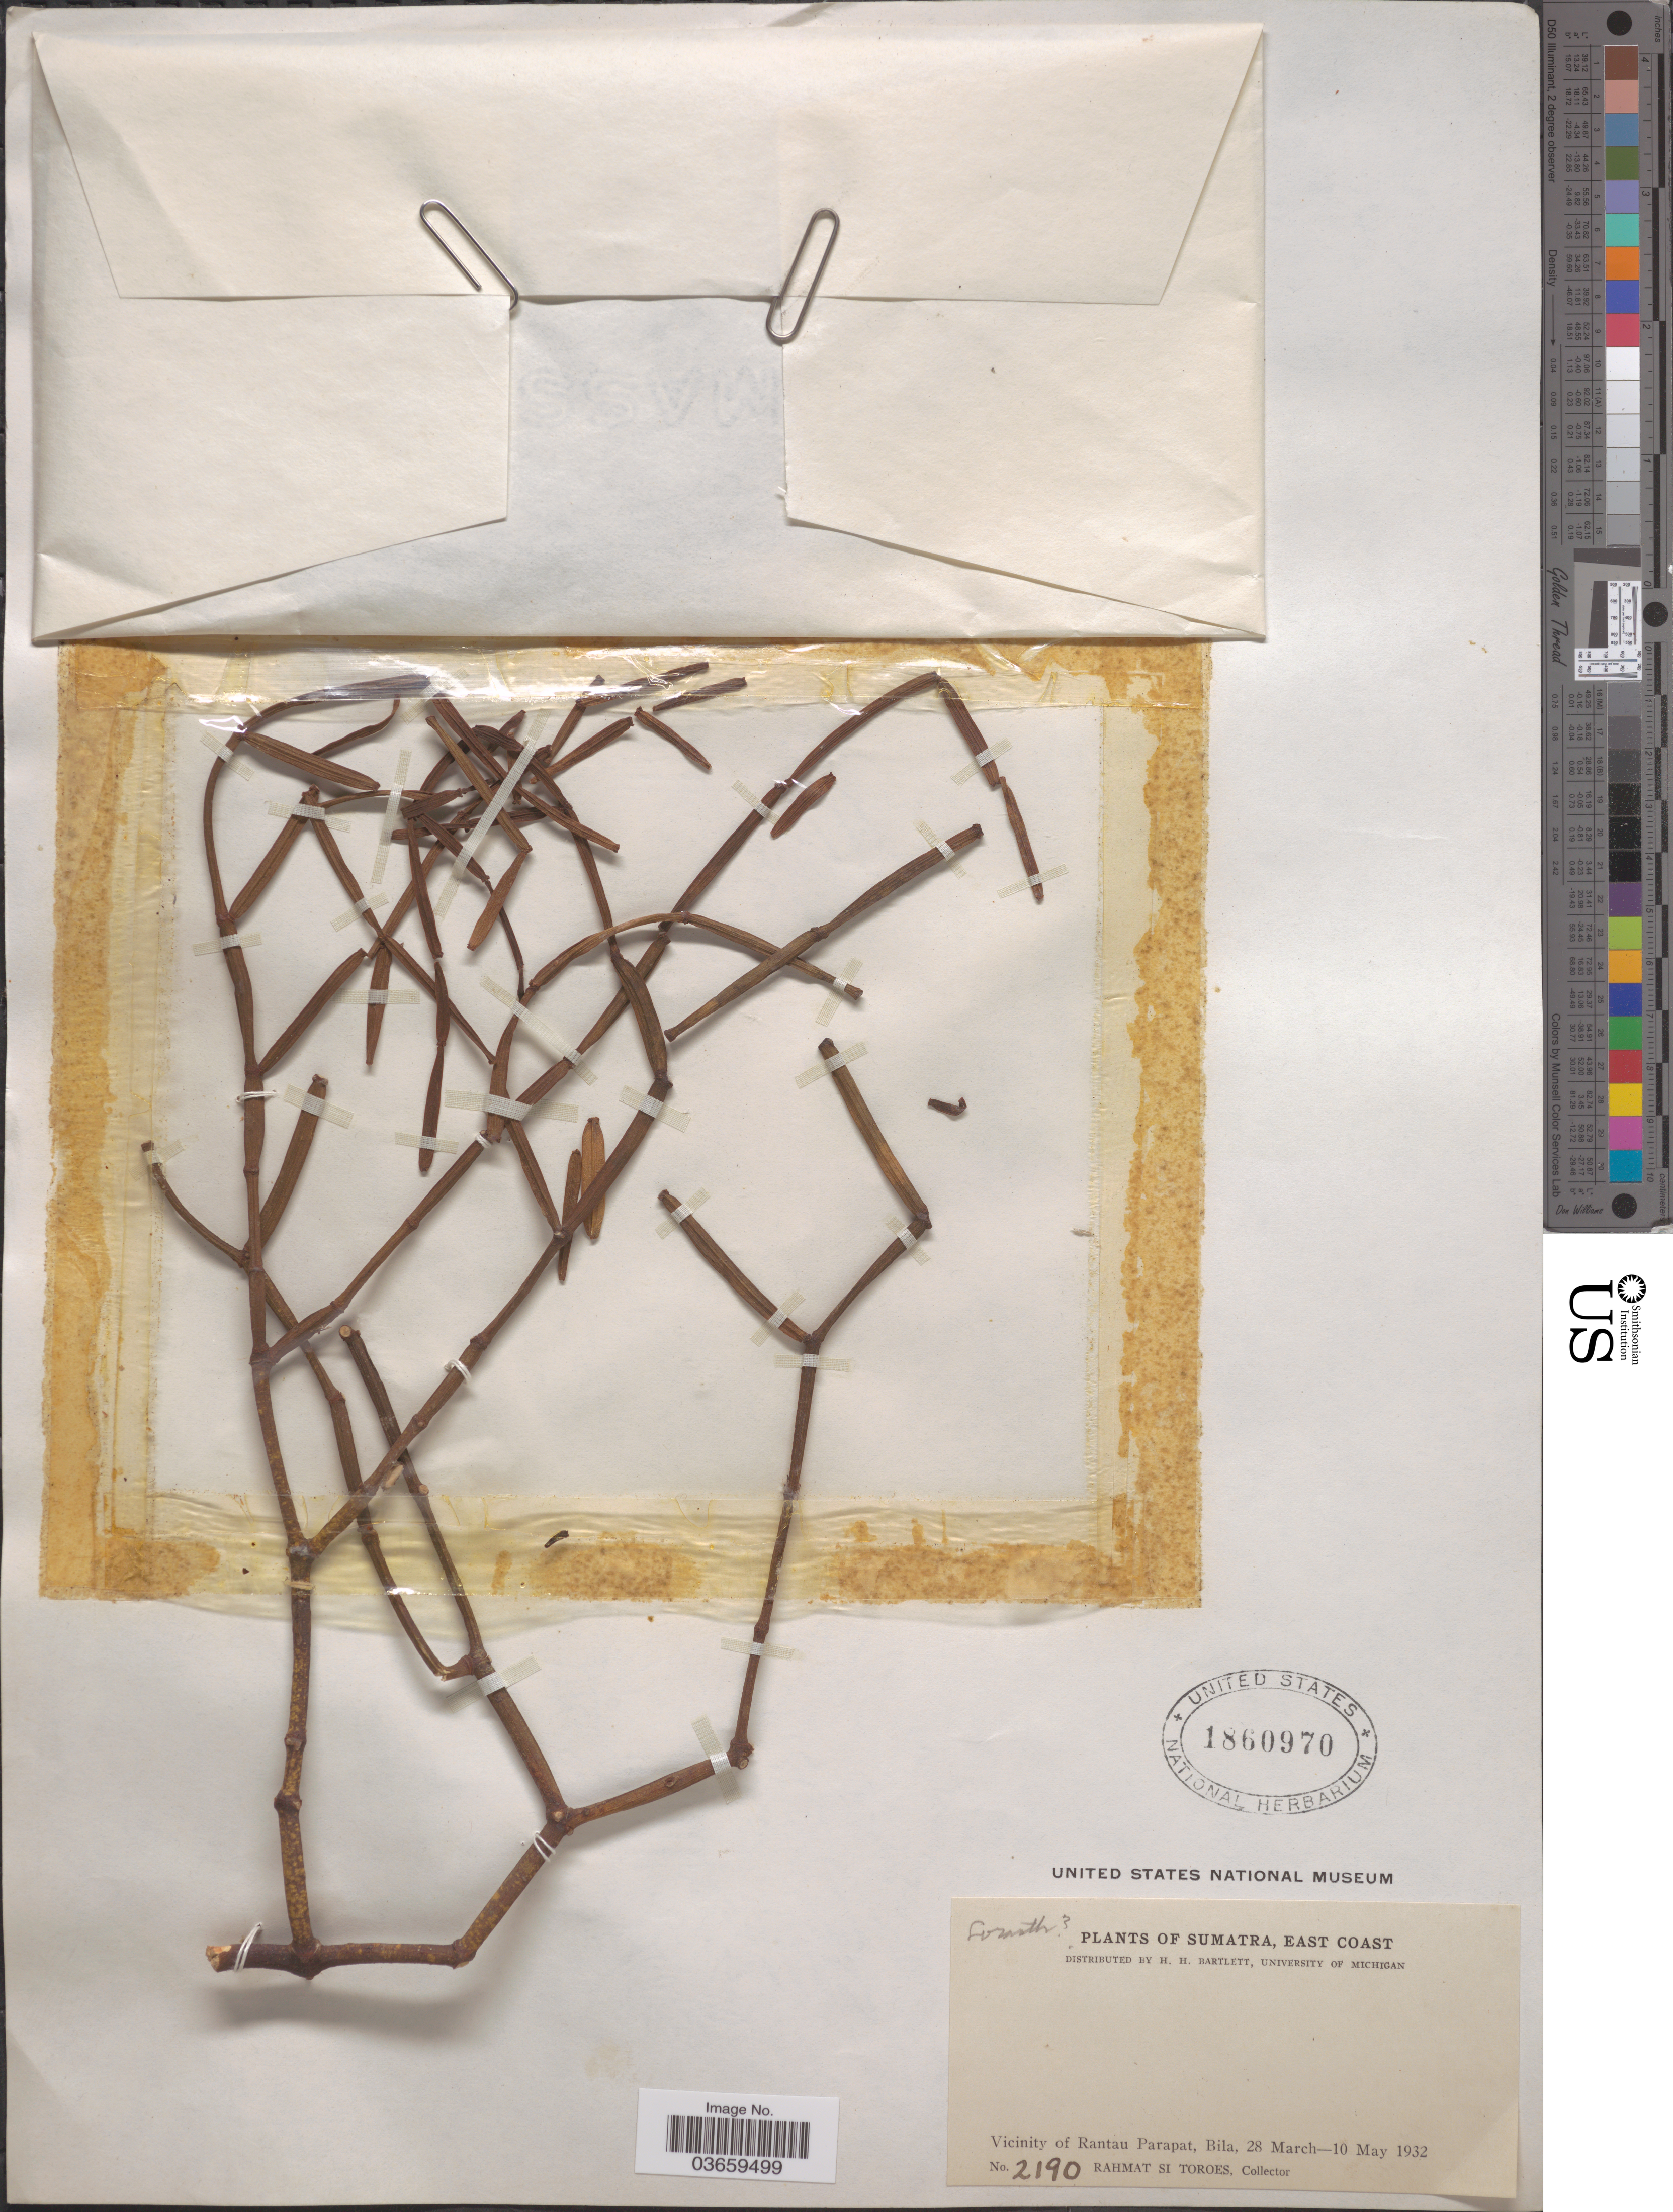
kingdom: Plantae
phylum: Tracheophyta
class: Magnoliopsida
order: Santalales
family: Loranthaceae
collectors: Rahmat Si Boeea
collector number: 2190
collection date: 1932-03-28/1932-05-10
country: Indonesia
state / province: Sumatra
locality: East Coast. Vicinity of Rantau Parapat, Bila.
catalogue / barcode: US 1860970